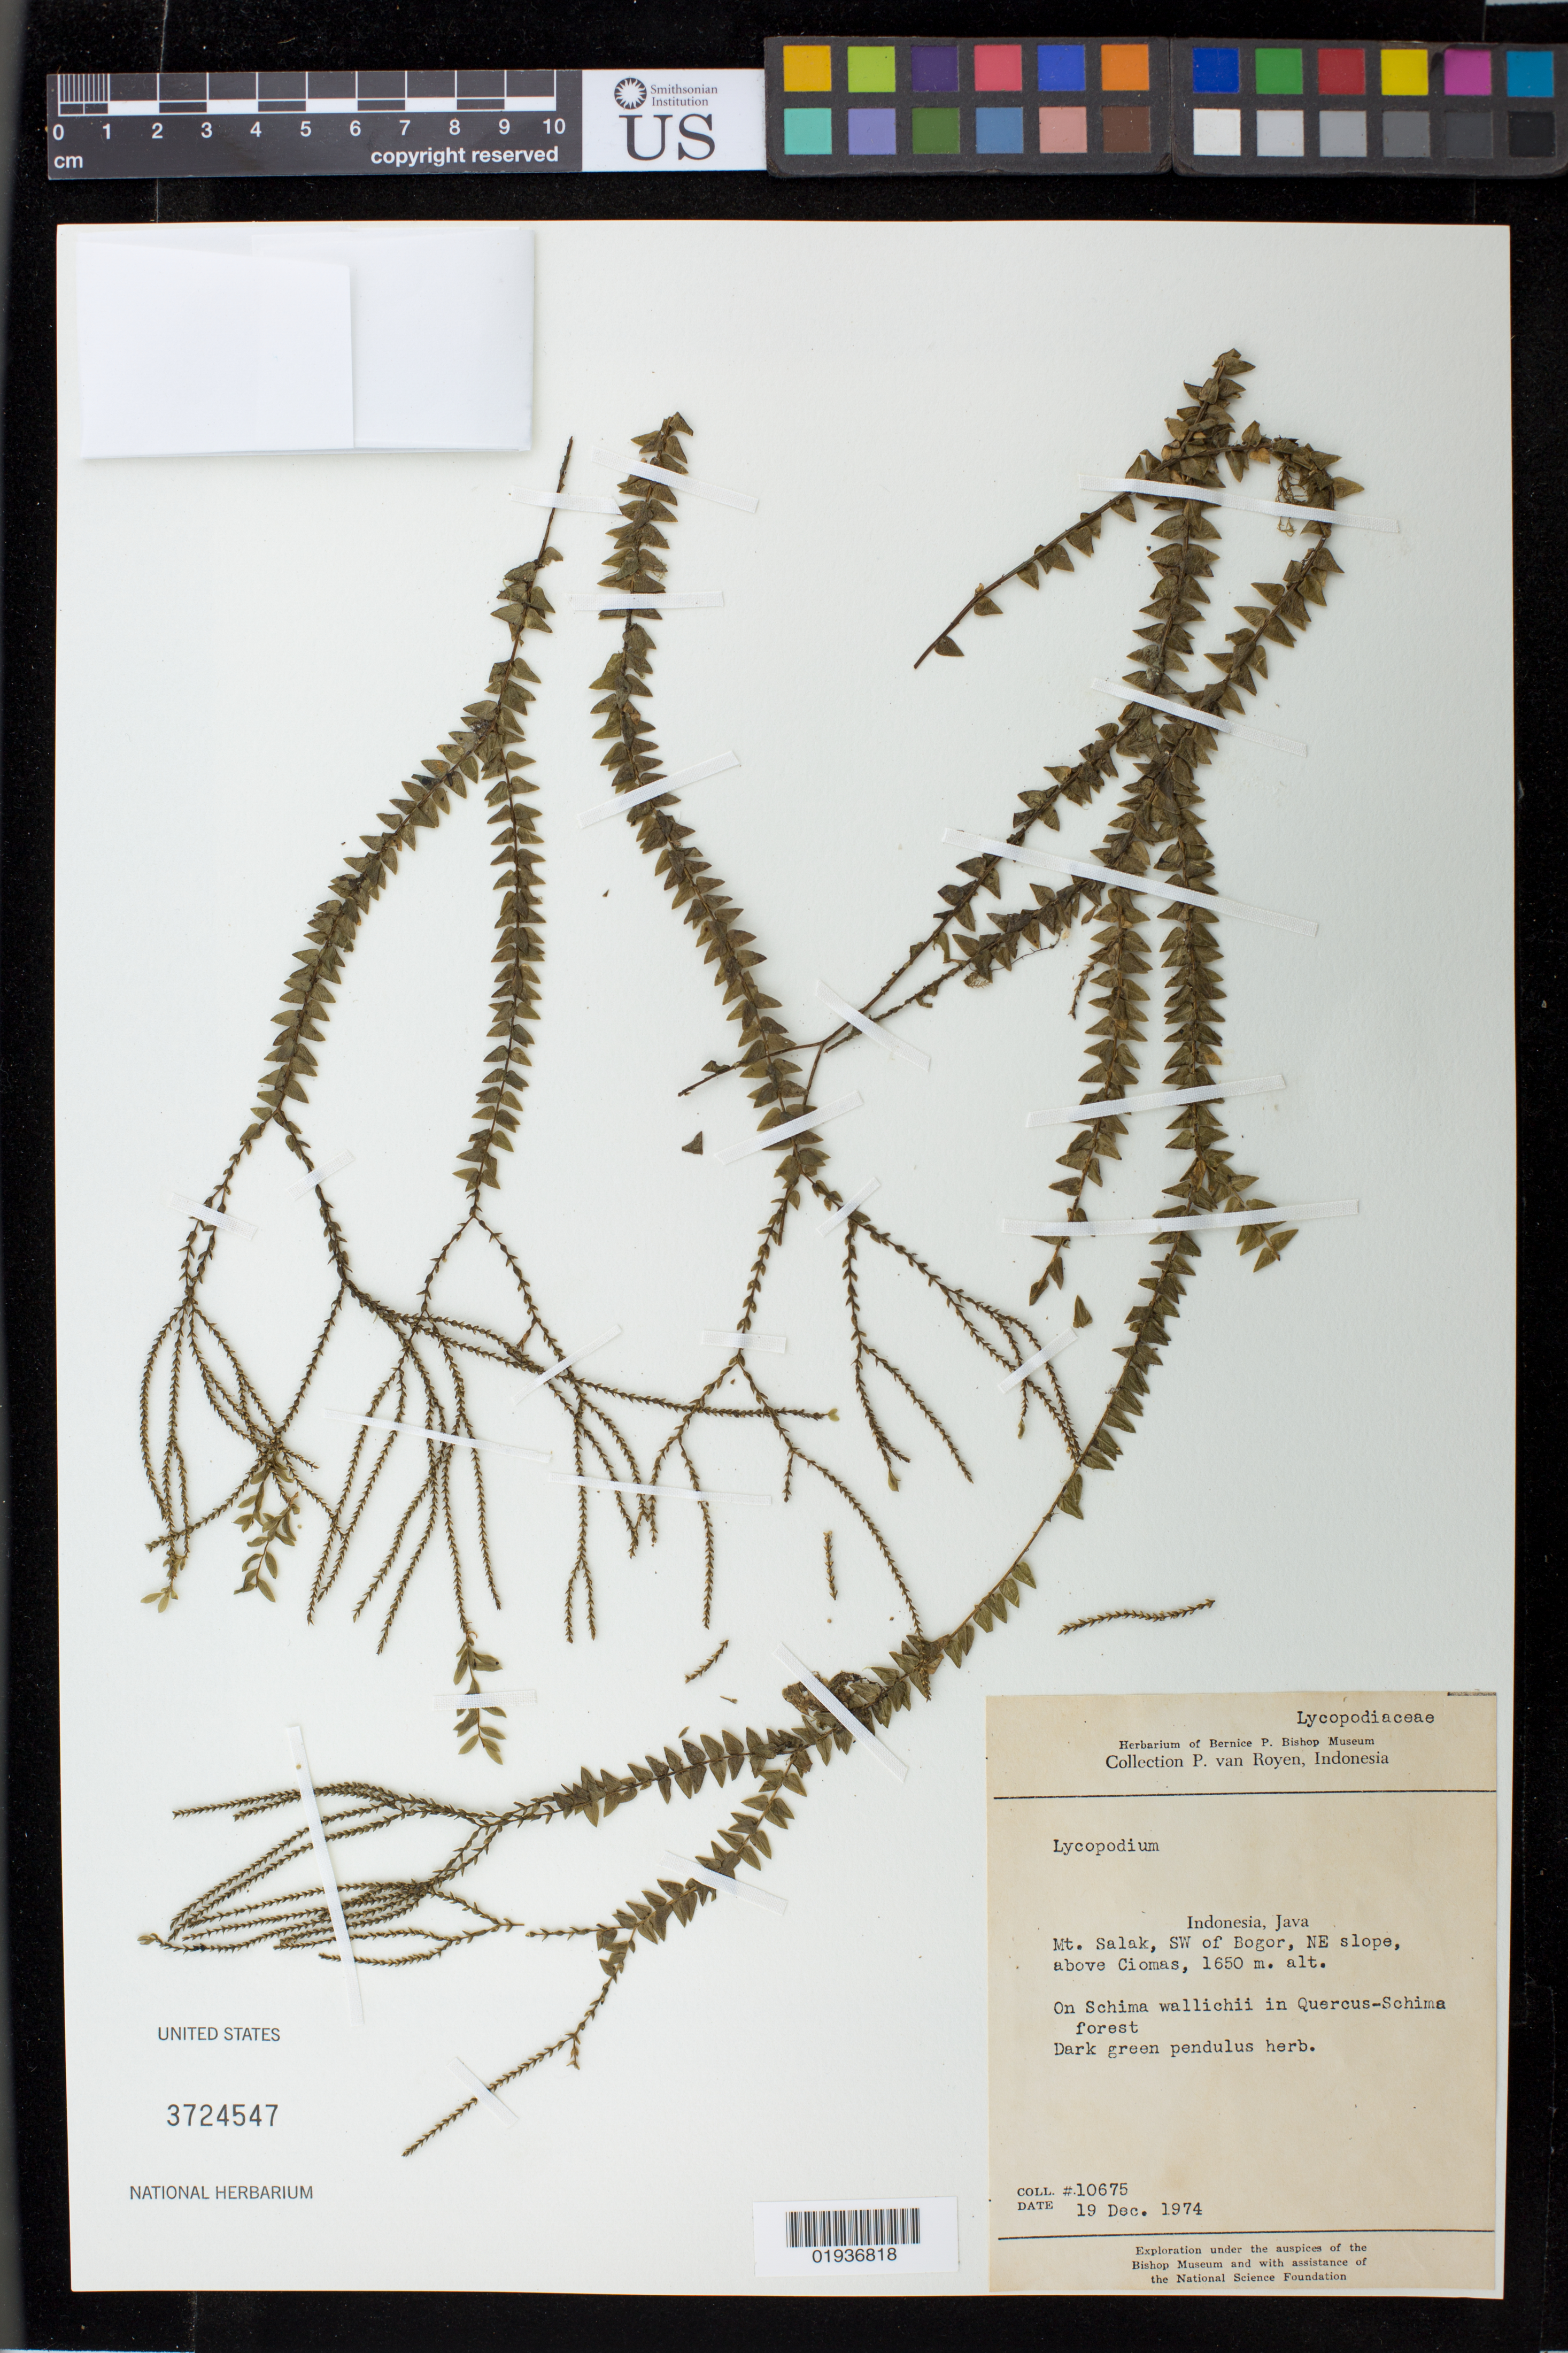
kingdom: Plantae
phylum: Tracheophyta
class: Lycopodiopsida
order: Lycopodiales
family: Lycopodiaceae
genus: Lycopodium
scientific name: Lycopodium sp.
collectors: P. van Royen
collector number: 10675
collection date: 1974-12-19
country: Indonesia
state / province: Java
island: Java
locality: Mt. Salak, SW of Bogor, NE slope, above Ciomas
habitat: Forest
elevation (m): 1650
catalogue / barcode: US 3724547